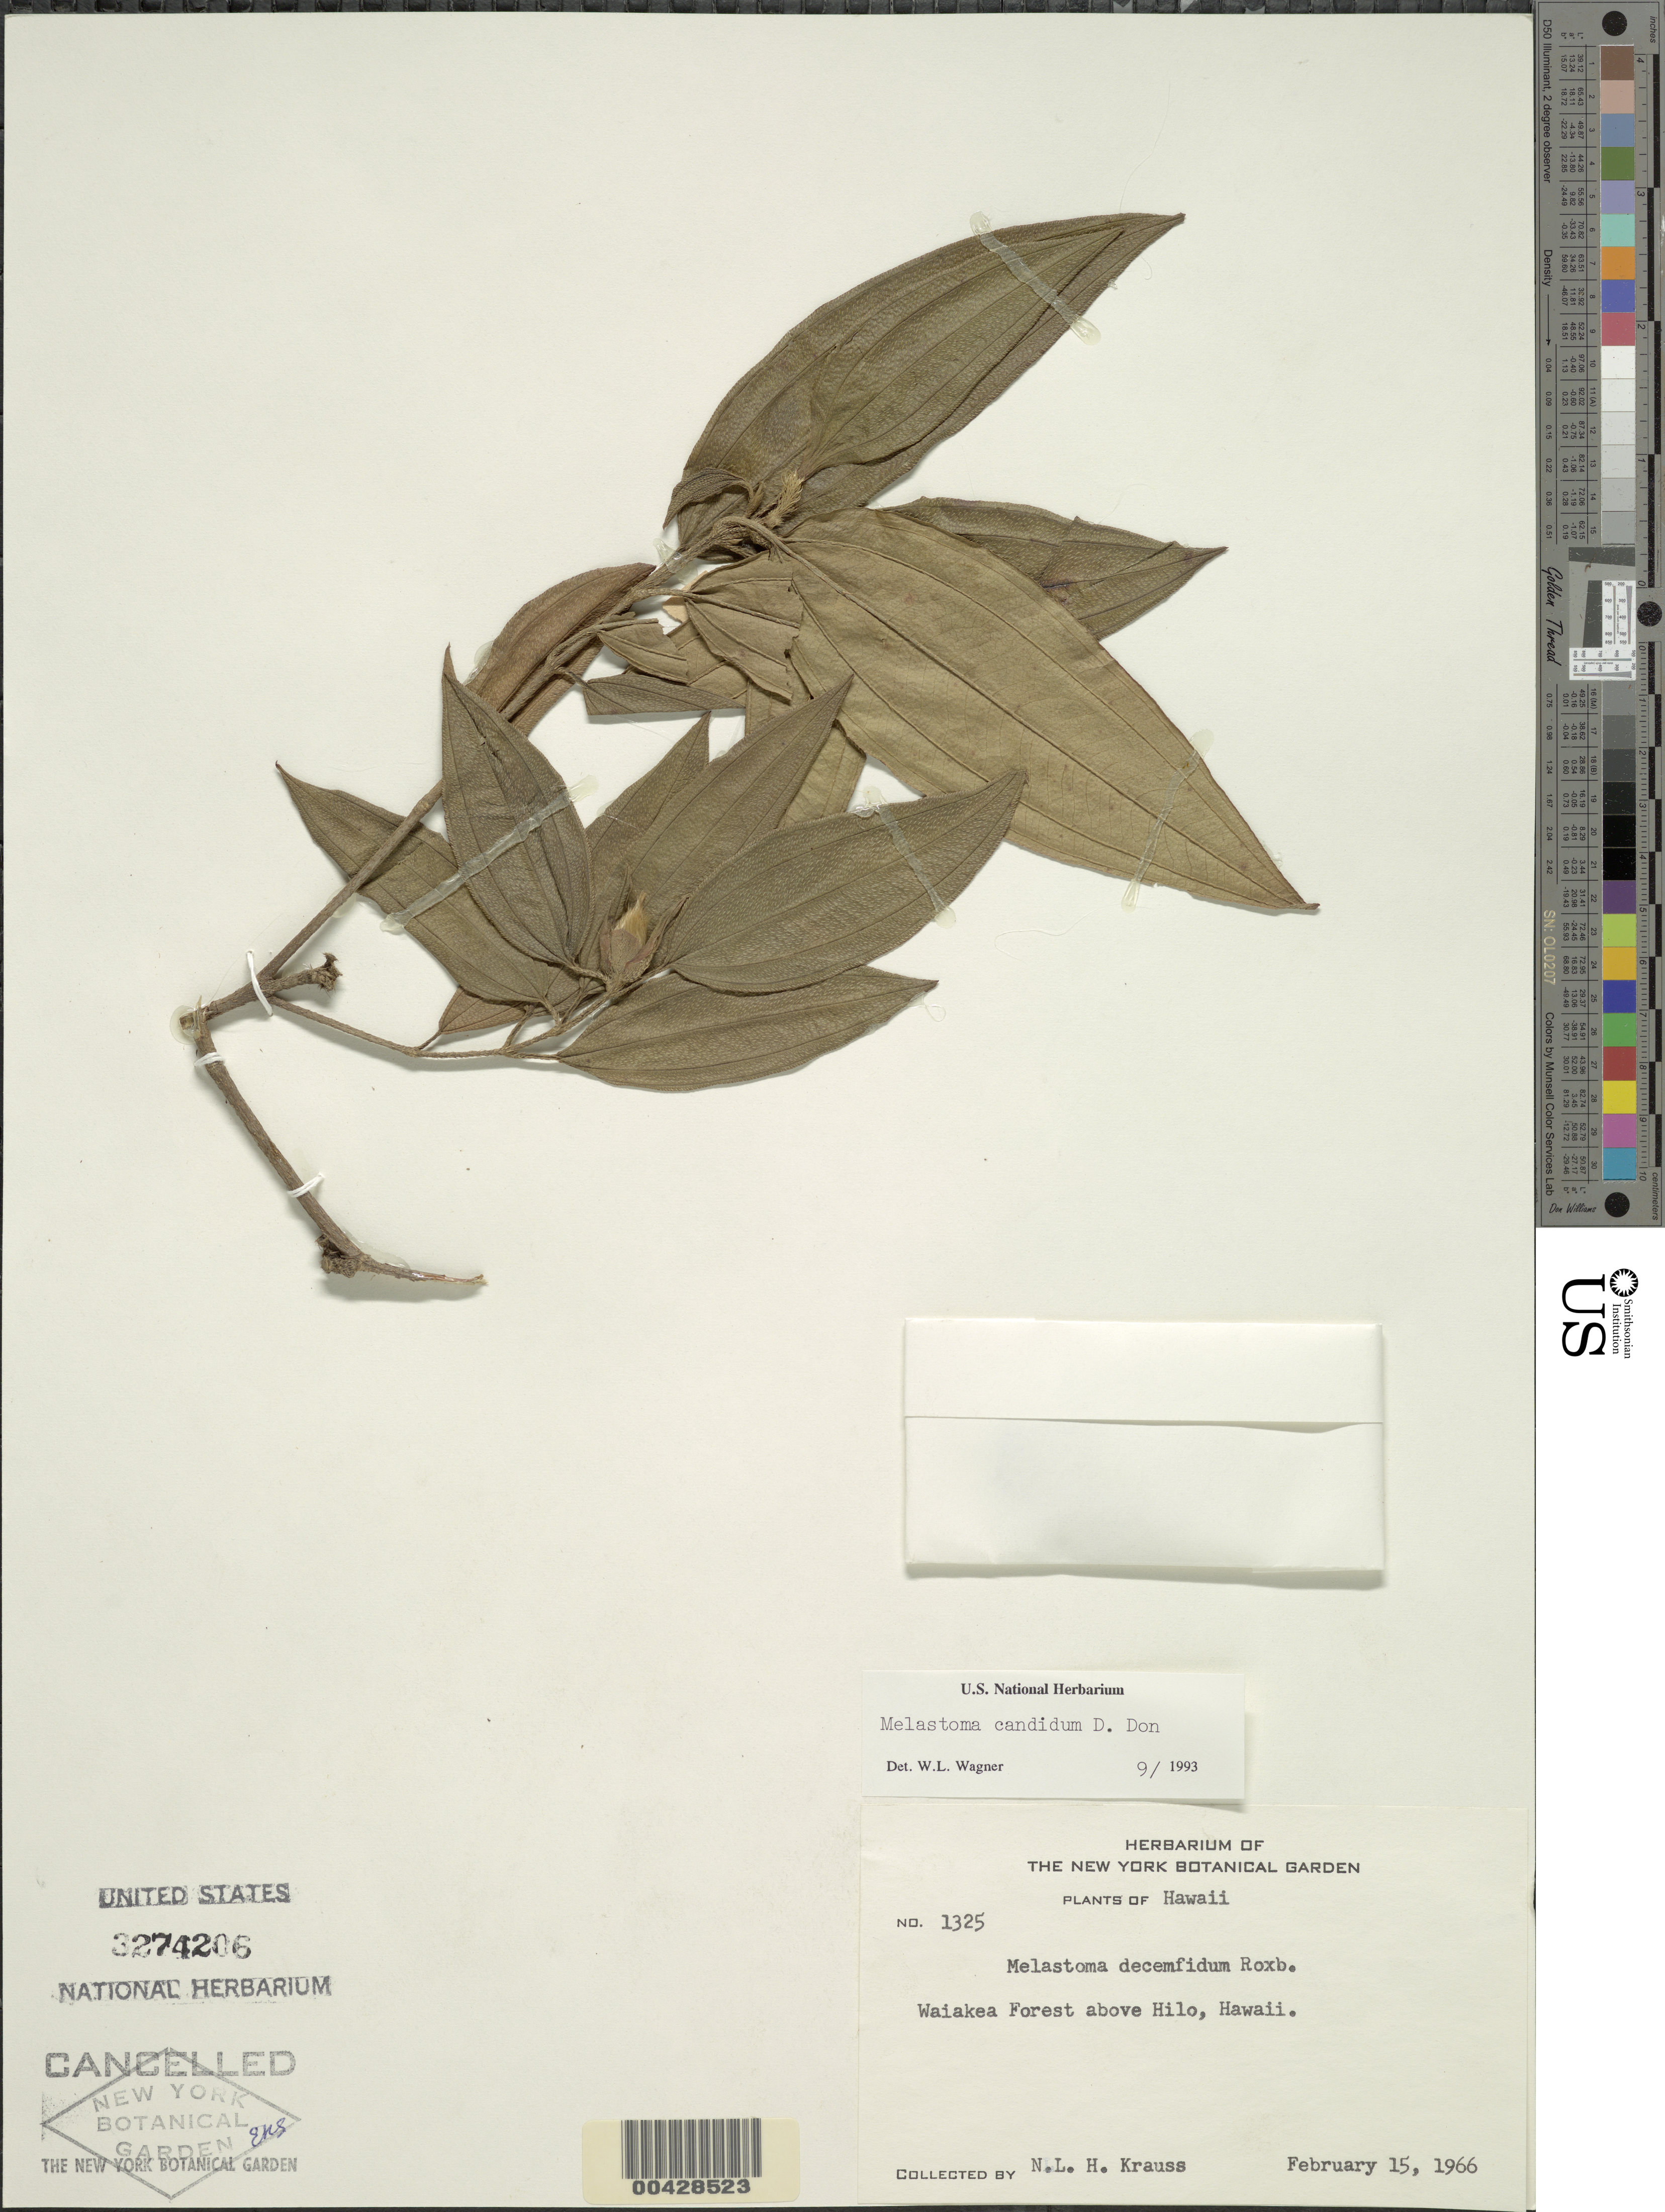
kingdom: Plantae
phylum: Tracheophyta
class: Magnoliopsida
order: Myrtales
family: Melastomataceae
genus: Melastoma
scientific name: Melastoma septemnervium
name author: Lour.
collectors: N. Krauss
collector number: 1325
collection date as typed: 15 Feb 1966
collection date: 1966-02-15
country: United States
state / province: Hawaii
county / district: Hawaii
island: Hawaii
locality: Waiakea Forest above Hilo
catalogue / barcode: US 3274206